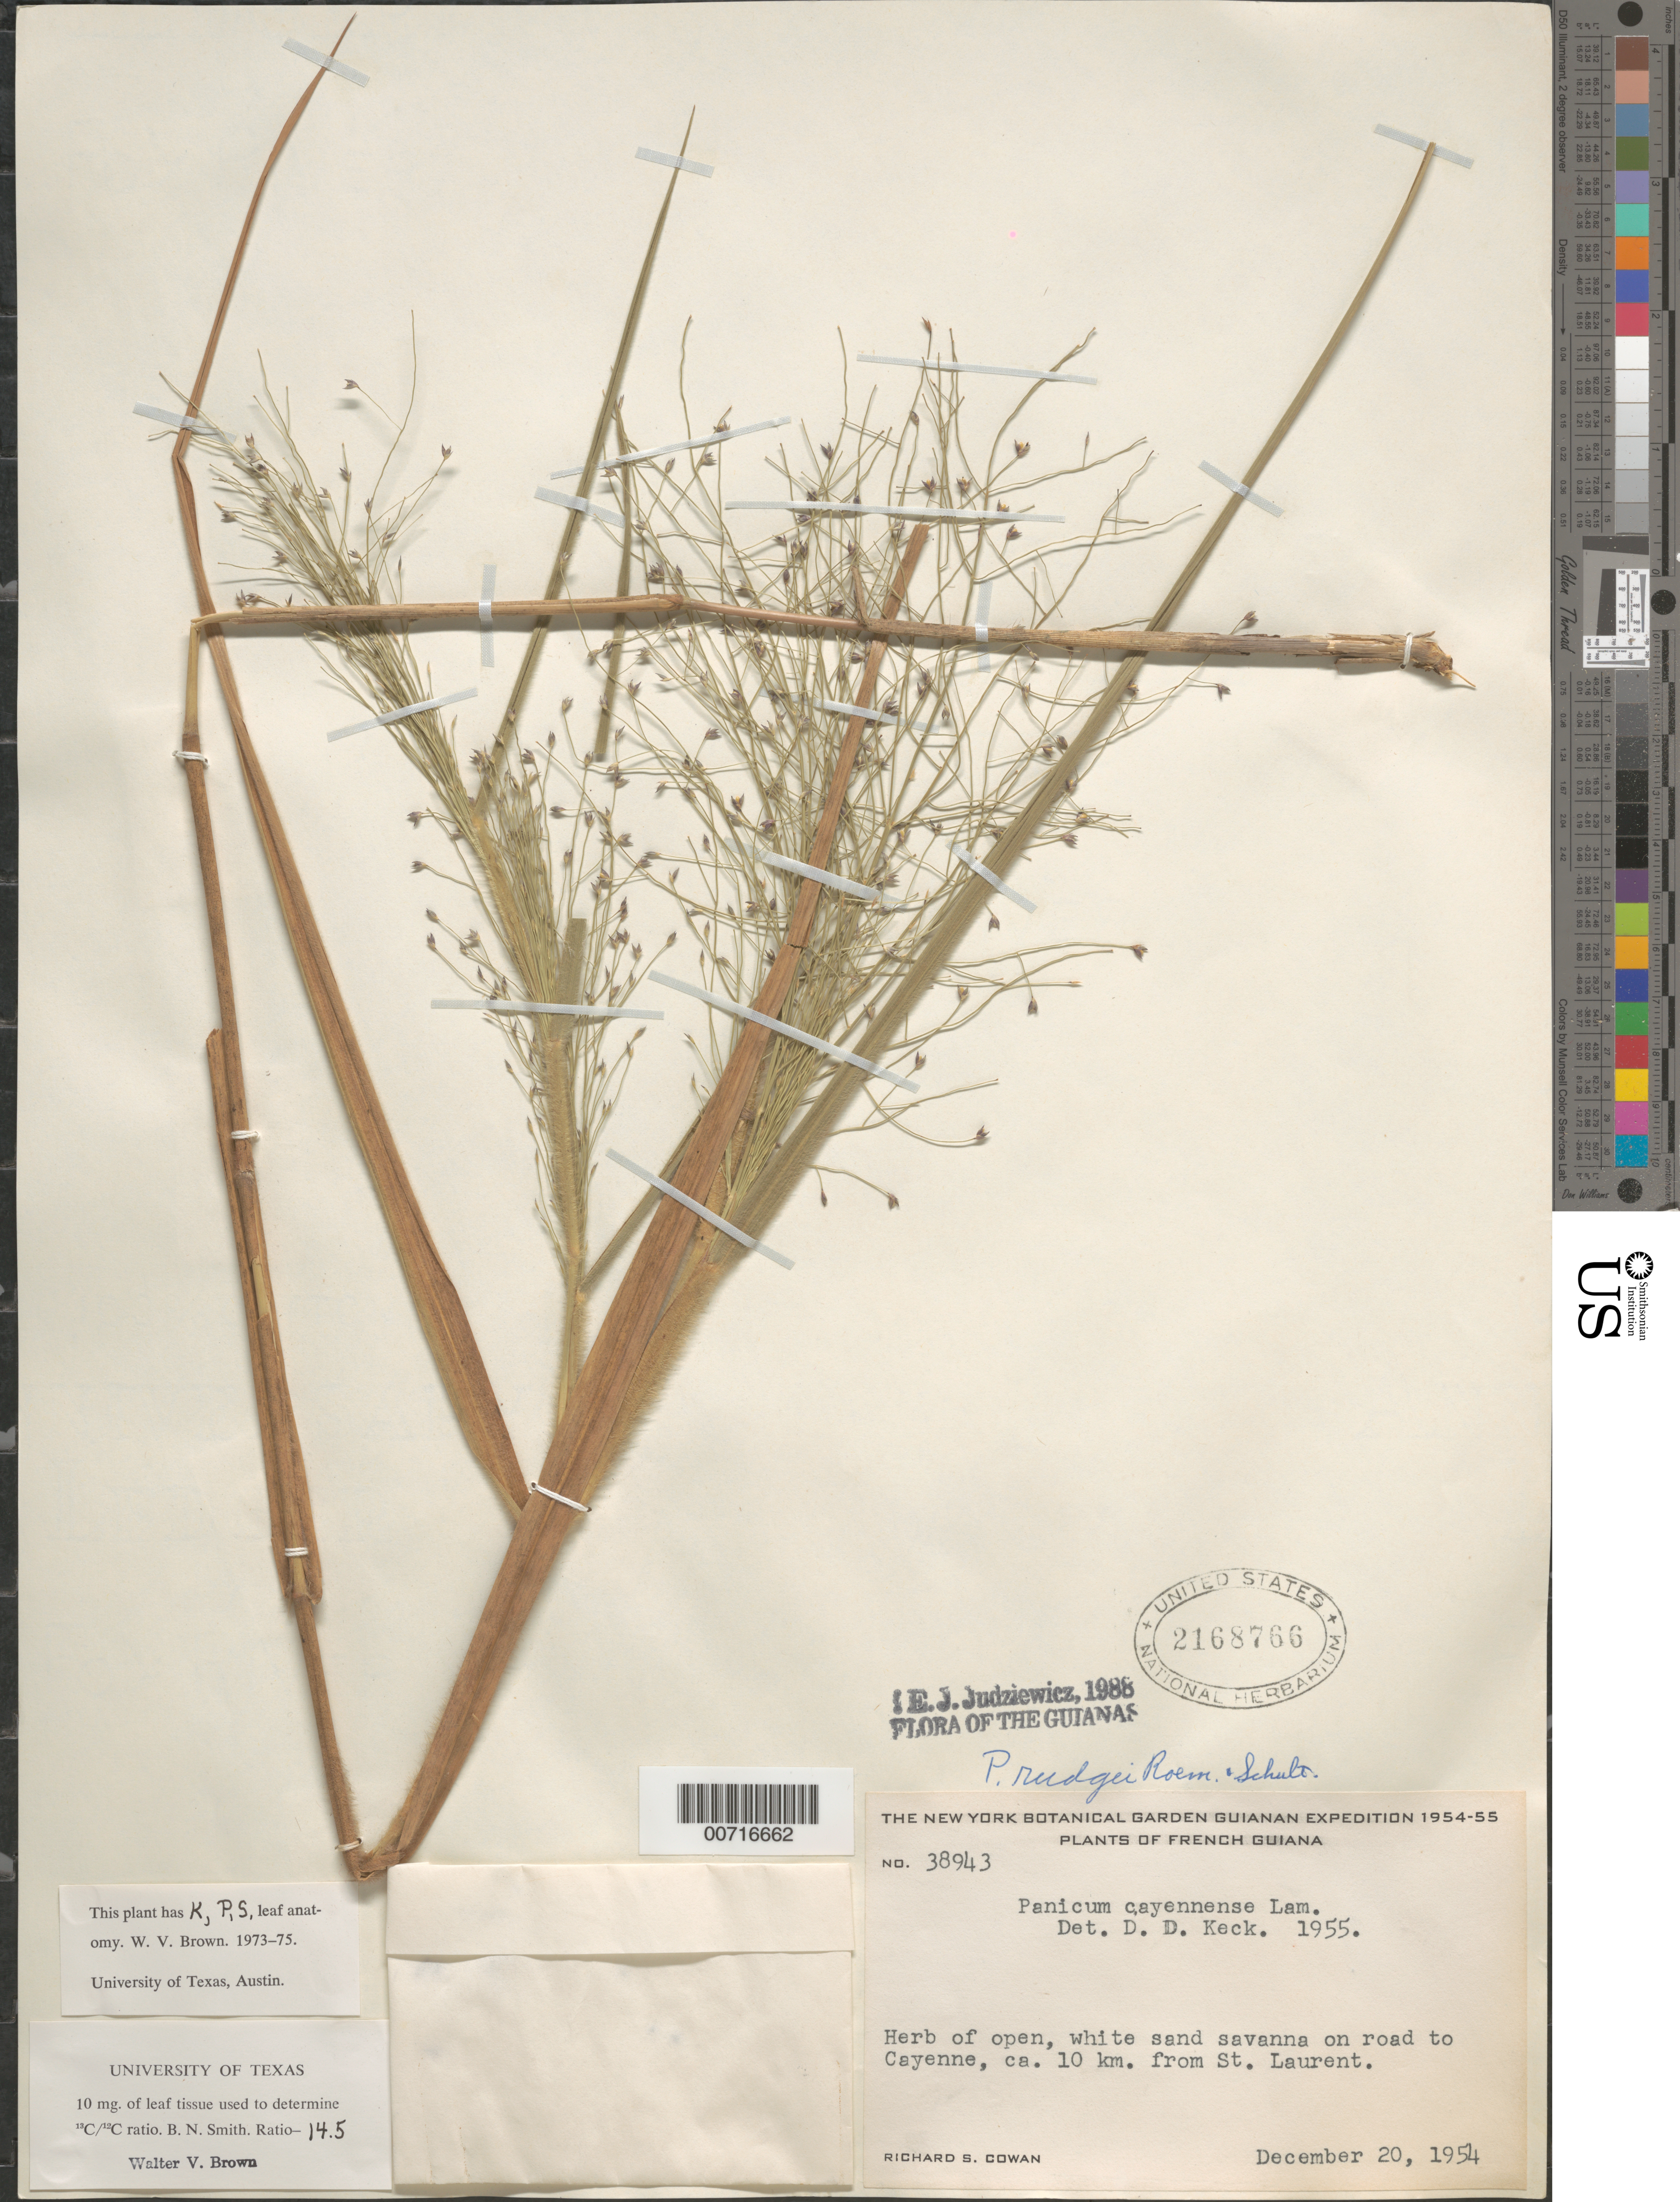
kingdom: Plantae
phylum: Tracheophyta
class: Liliopsida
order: Poales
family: Poaceae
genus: Panicum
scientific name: Panicum rudgei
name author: Roem. & Schult.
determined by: Judziewicz, E. J.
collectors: R. S. Cowan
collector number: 38943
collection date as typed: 20-Dec-54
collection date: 1954-12-20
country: French Guiana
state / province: Cayenne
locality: Cayenne-St. Laurent road, 10 km from St. Laurent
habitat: Open, white sand savanna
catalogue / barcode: US 2168766